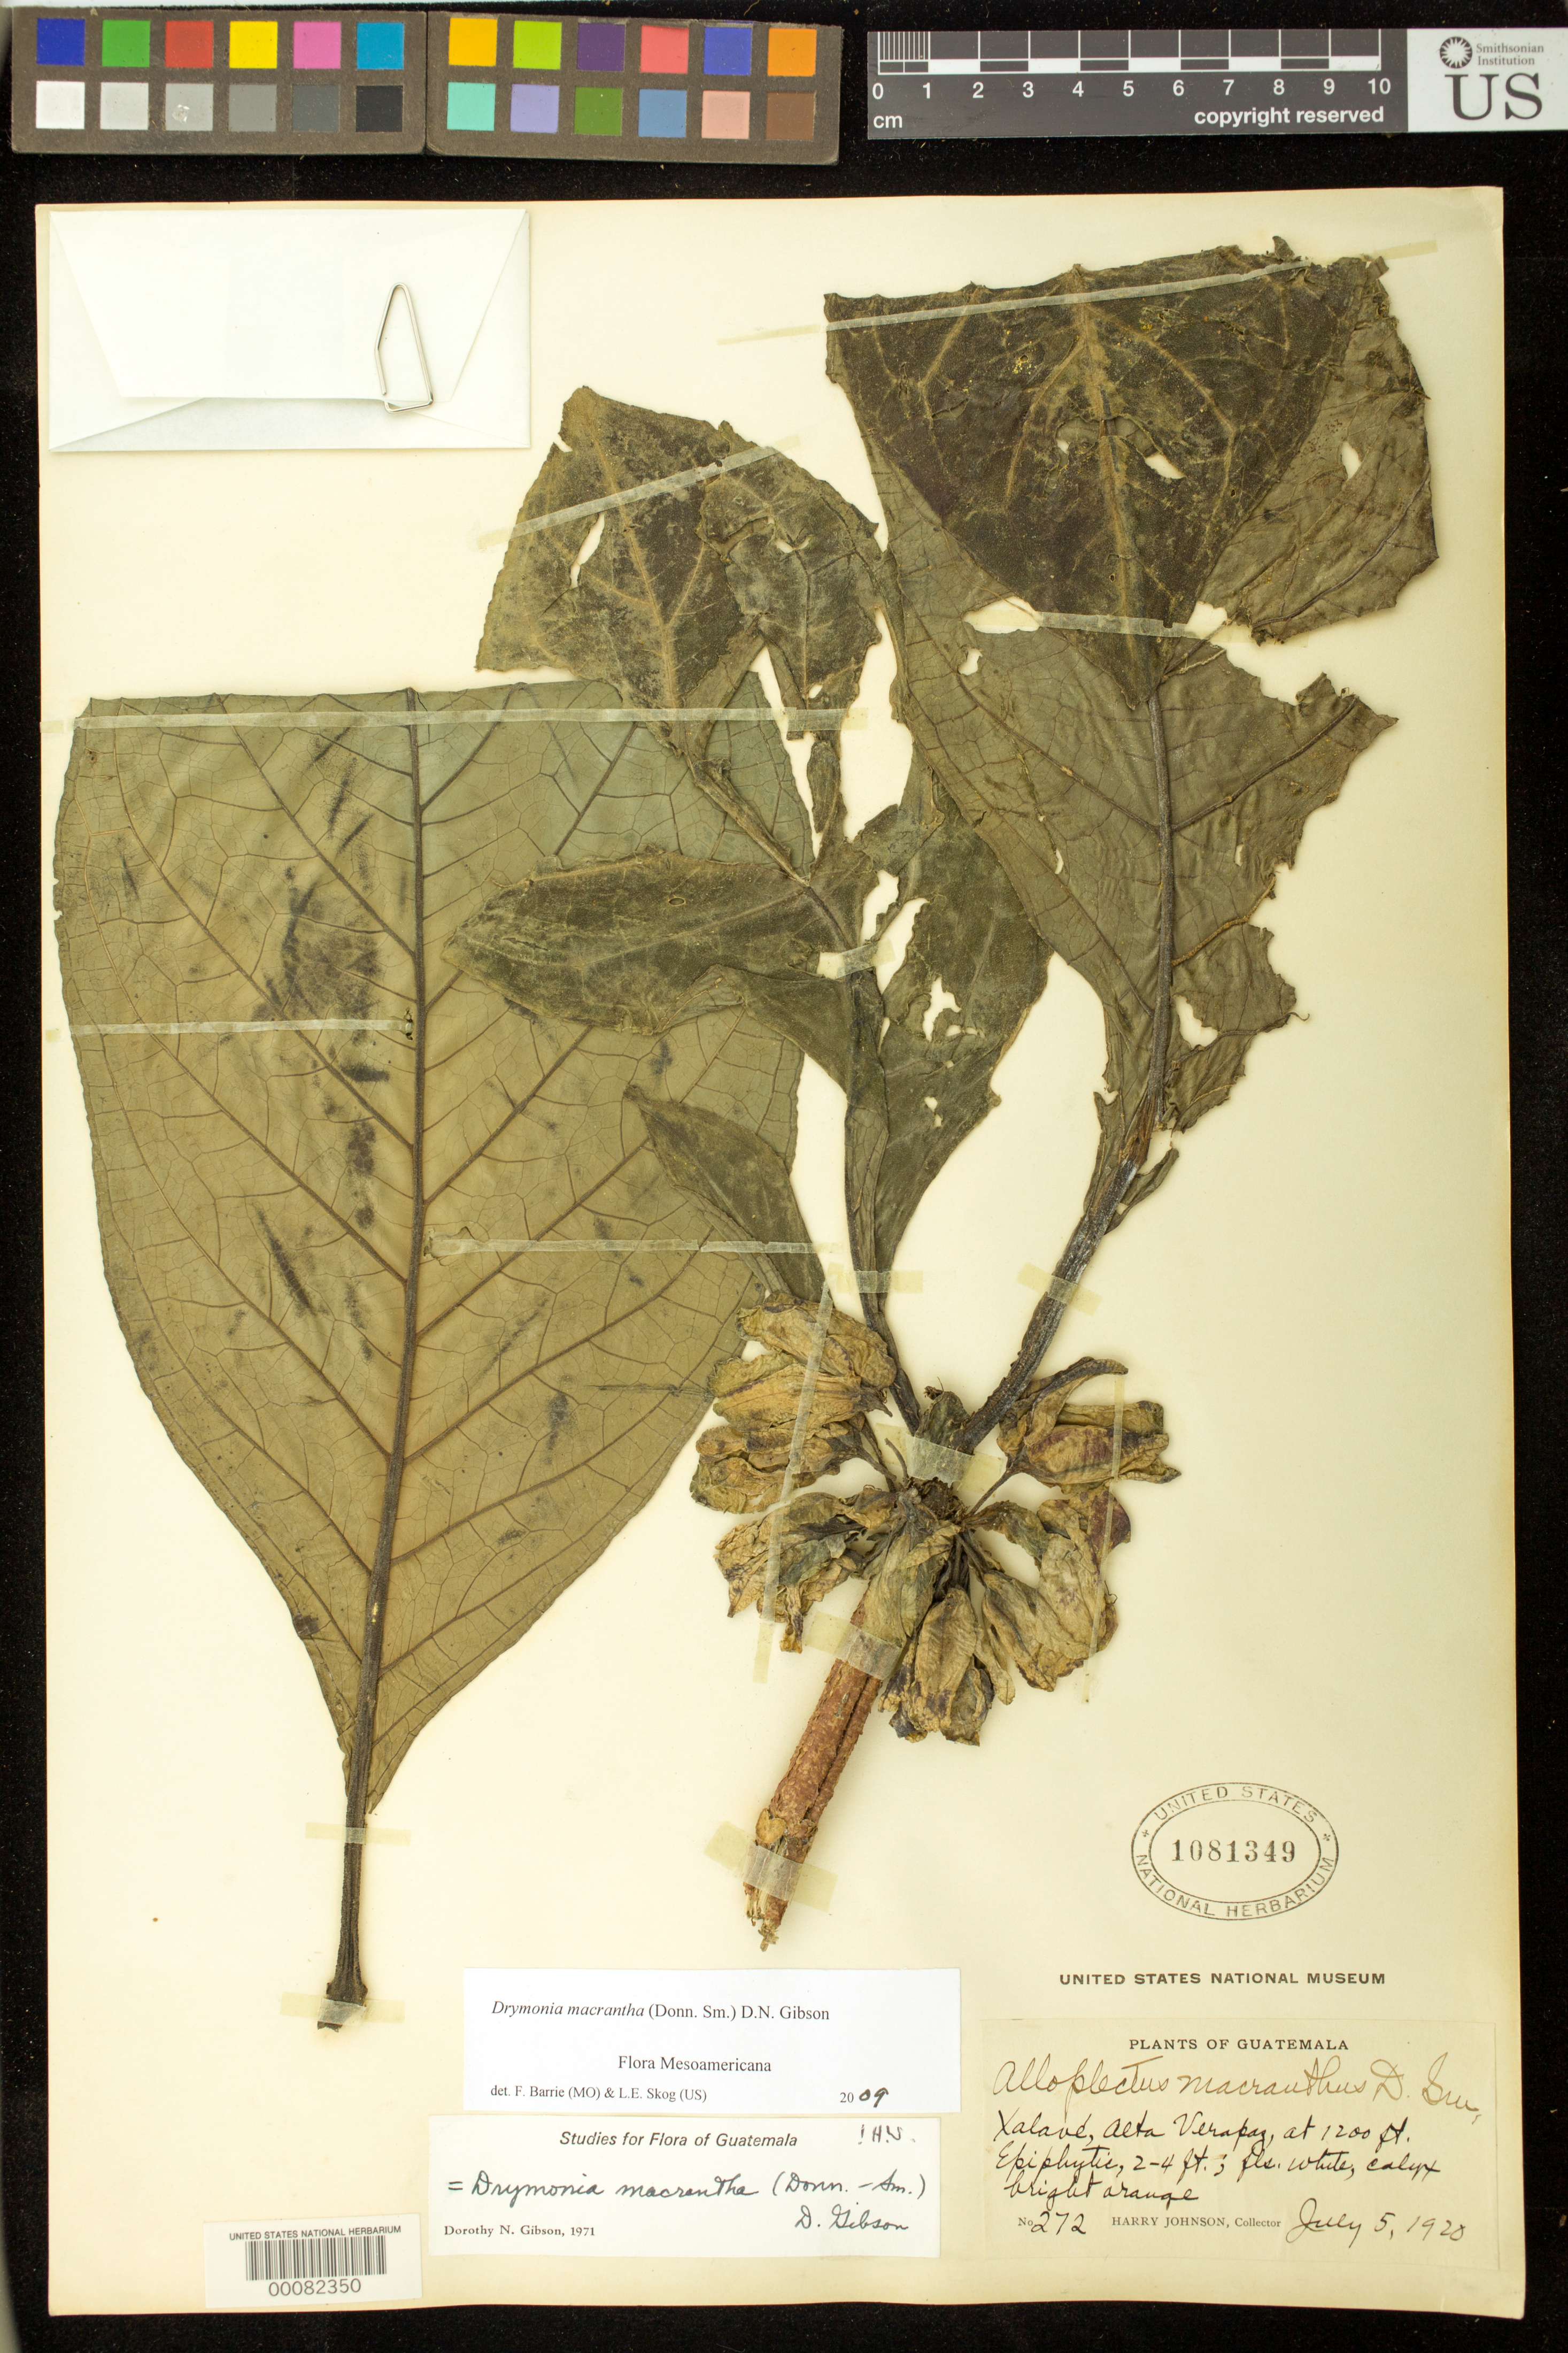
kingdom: Plantae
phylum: Tracheophyta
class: Magnoliopsida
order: Lamiales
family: Gesneriaceae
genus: Drymonia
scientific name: Drymonia macrantha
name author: (Donn. Sm.) D.N. Gibson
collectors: H. Johnson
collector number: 272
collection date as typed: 05 Jul 1920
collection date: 1920-07-05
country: Guatemala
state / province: Alta Verapaz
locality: Xalave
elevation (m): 366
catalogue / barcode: US 1081349